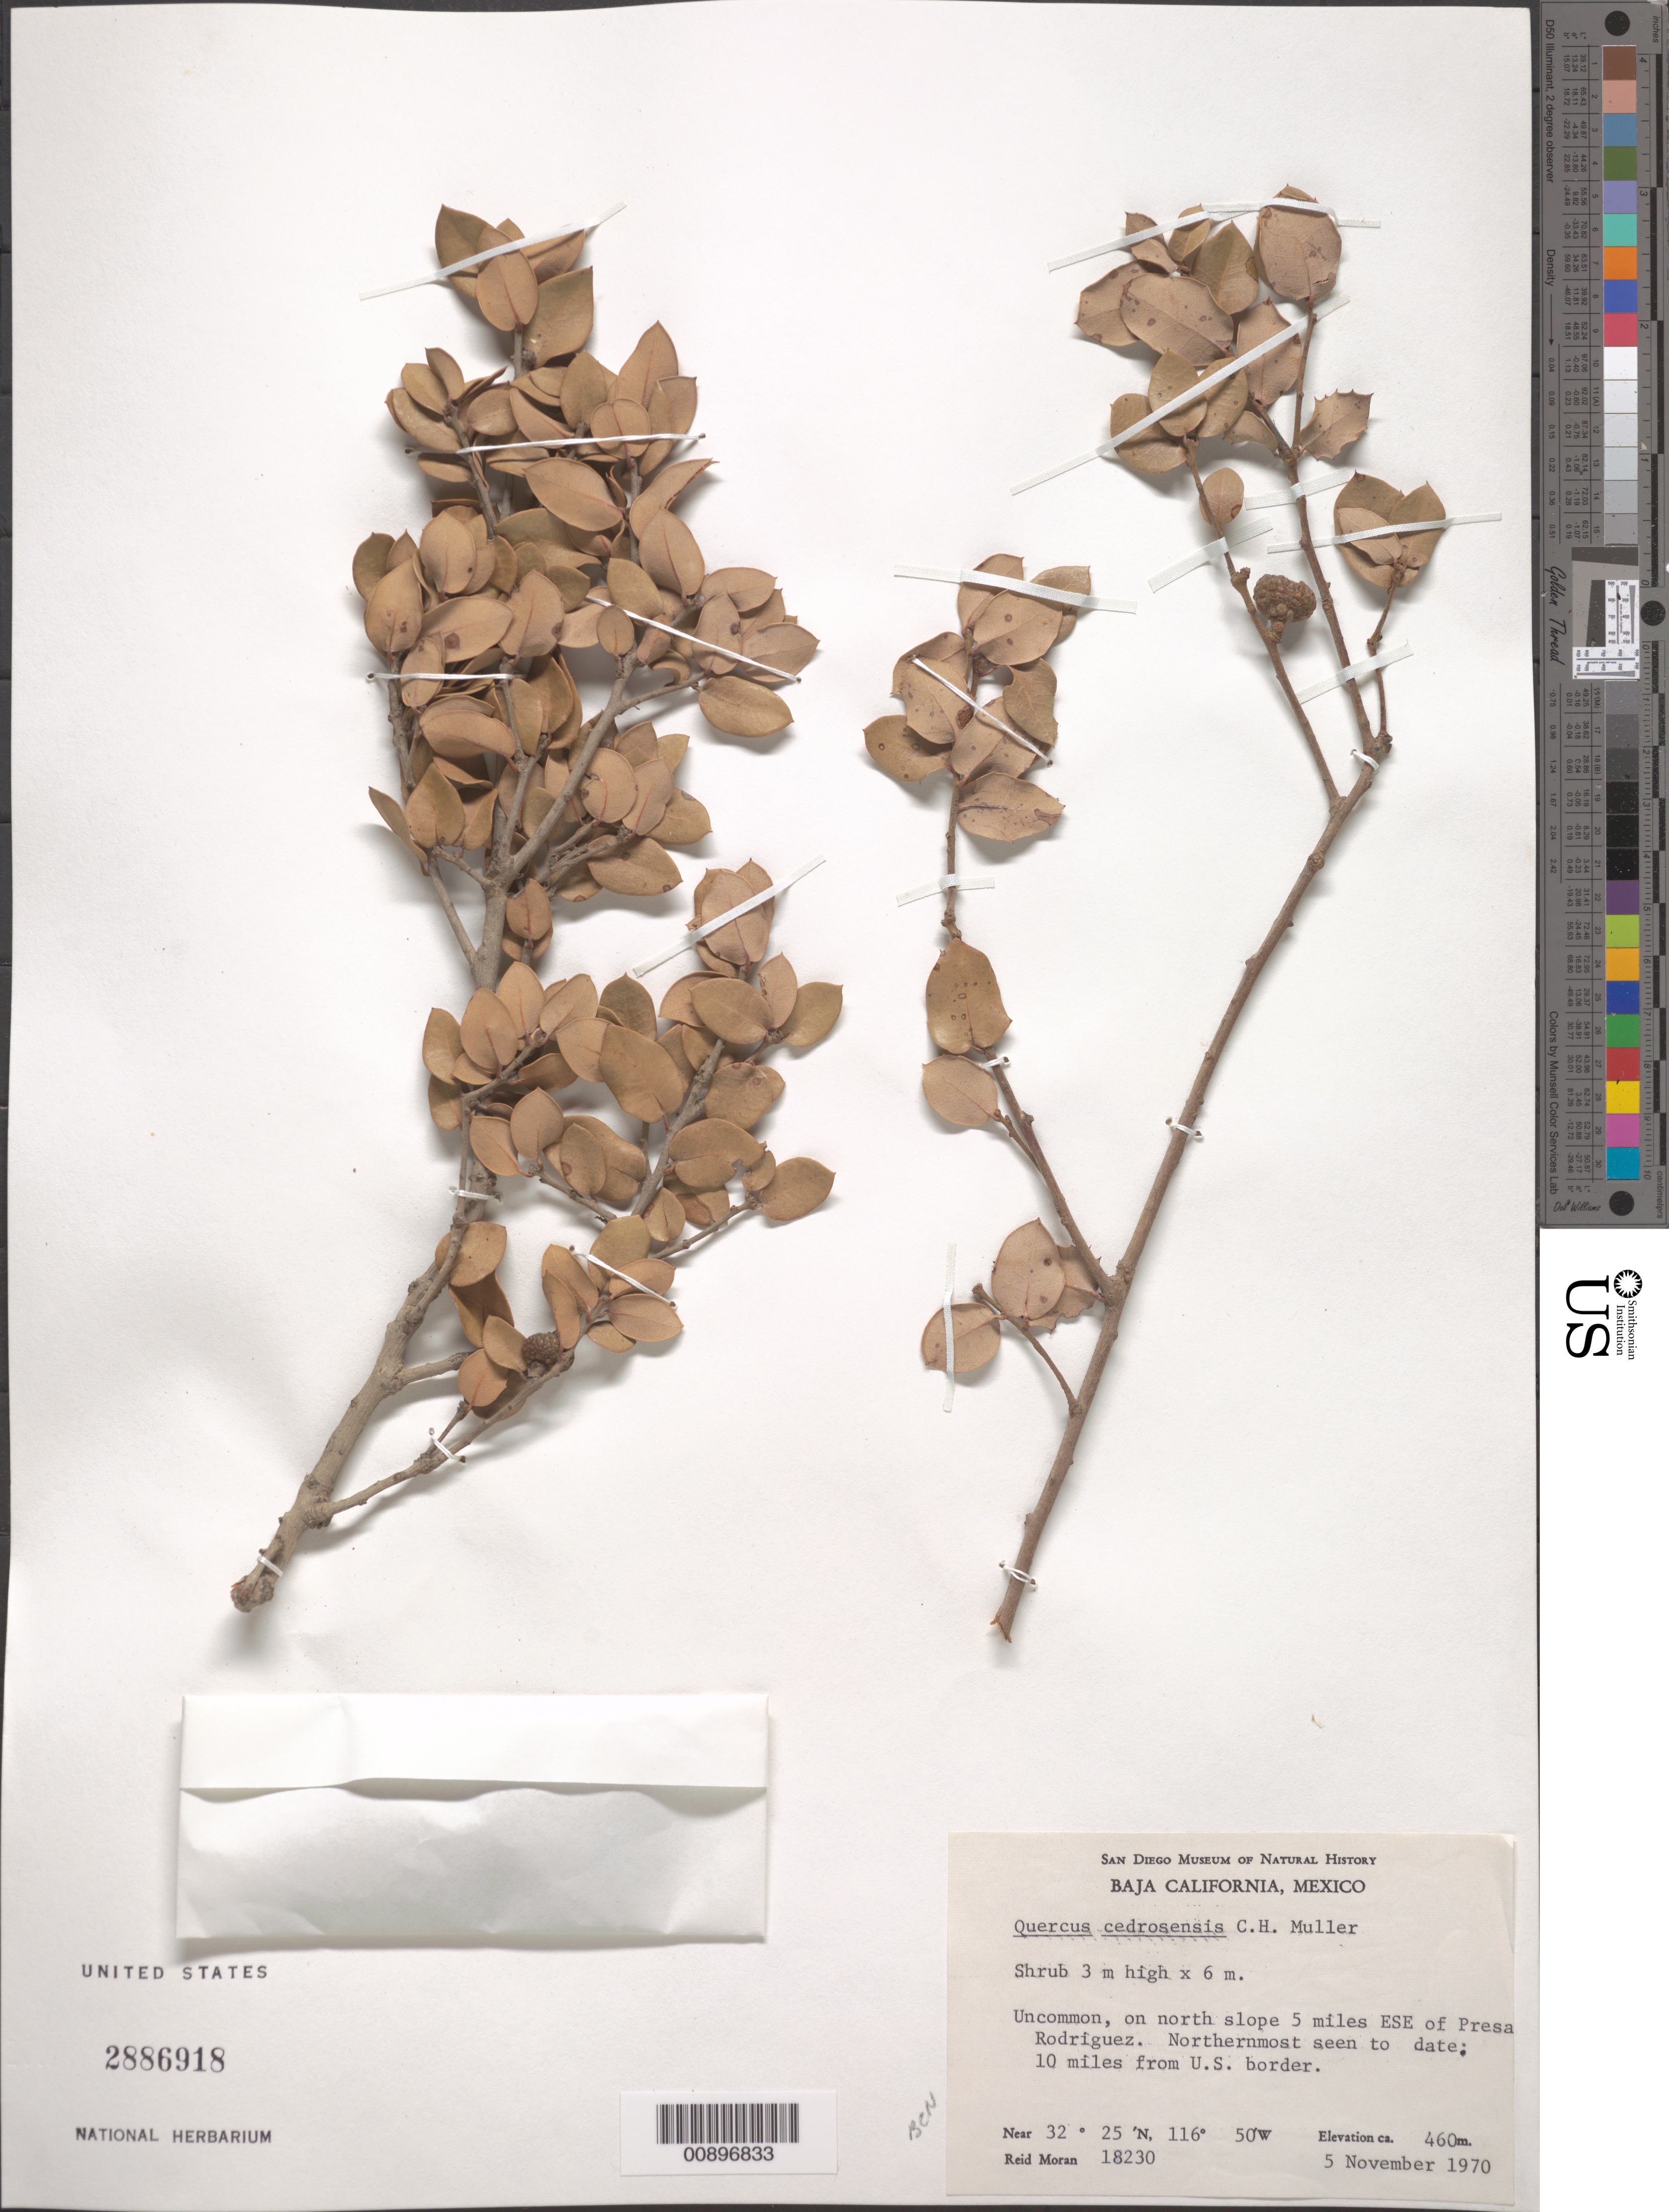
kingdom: Plantae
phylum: Tracheophyta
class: Magnoliopsida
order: Fagales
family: Fagaceae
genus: Quercus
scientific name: Quercus cedrosensis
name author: C.H. Mull.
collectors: R. V. Moran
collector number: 18230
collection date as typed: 05 Nov 1970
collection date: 1970-11-05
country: Mexico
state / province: Baja California Norte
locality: On north slope 5 miles ESE of Presa Rodríguez, 10 miles from U.S. border.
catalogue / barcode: US 2886918